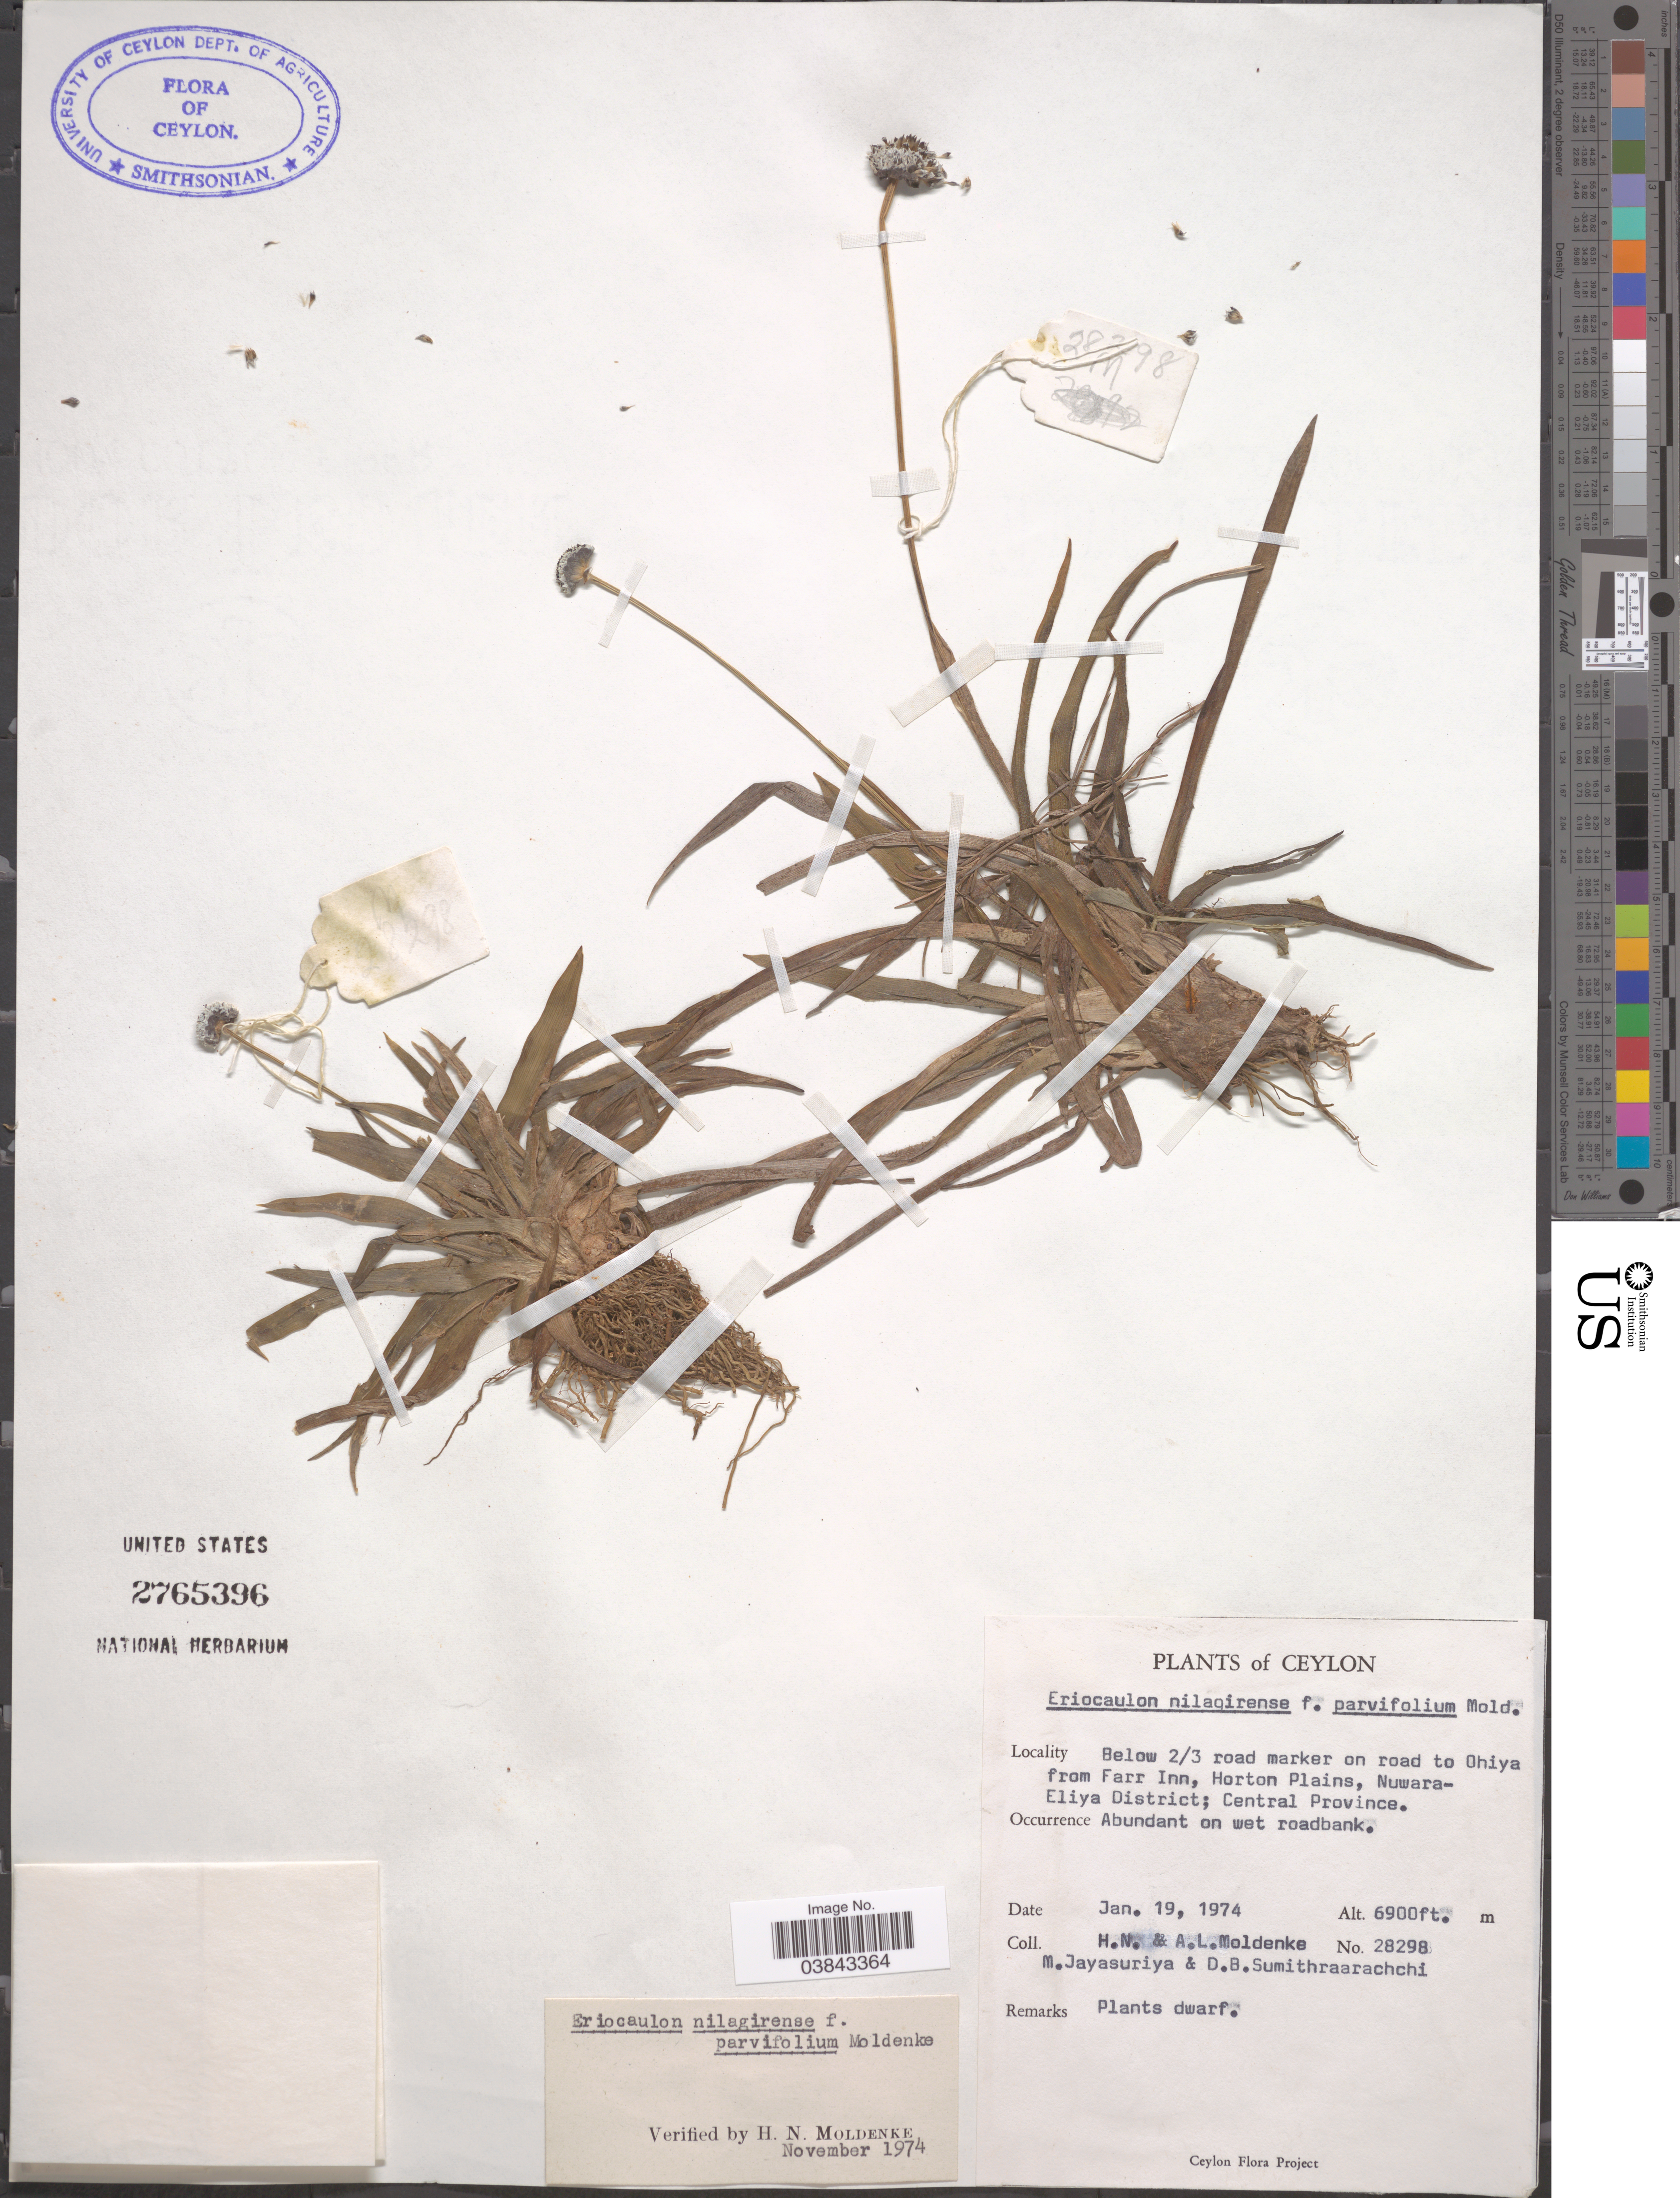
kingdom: Plantae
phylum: Tracheophyta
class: Liliopsida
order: Poales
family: Eriocaulaceae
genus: Eriocaulon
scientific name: Eriocaulon brownianum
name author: Mart.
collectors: H. N. Moldenke, A. L. Moldenke, M. Jayasuriya & D. B. Sumithraarachchi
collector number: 28298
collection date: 1974-01-19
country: Sri Lanka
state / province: Central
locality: Ceylon. Below 2/3 road marker on road to Ohiya from Farr Inn, Horton Plains, Nuwara Eliya District; Central Province.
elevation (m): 2103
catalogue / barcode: US 2765396